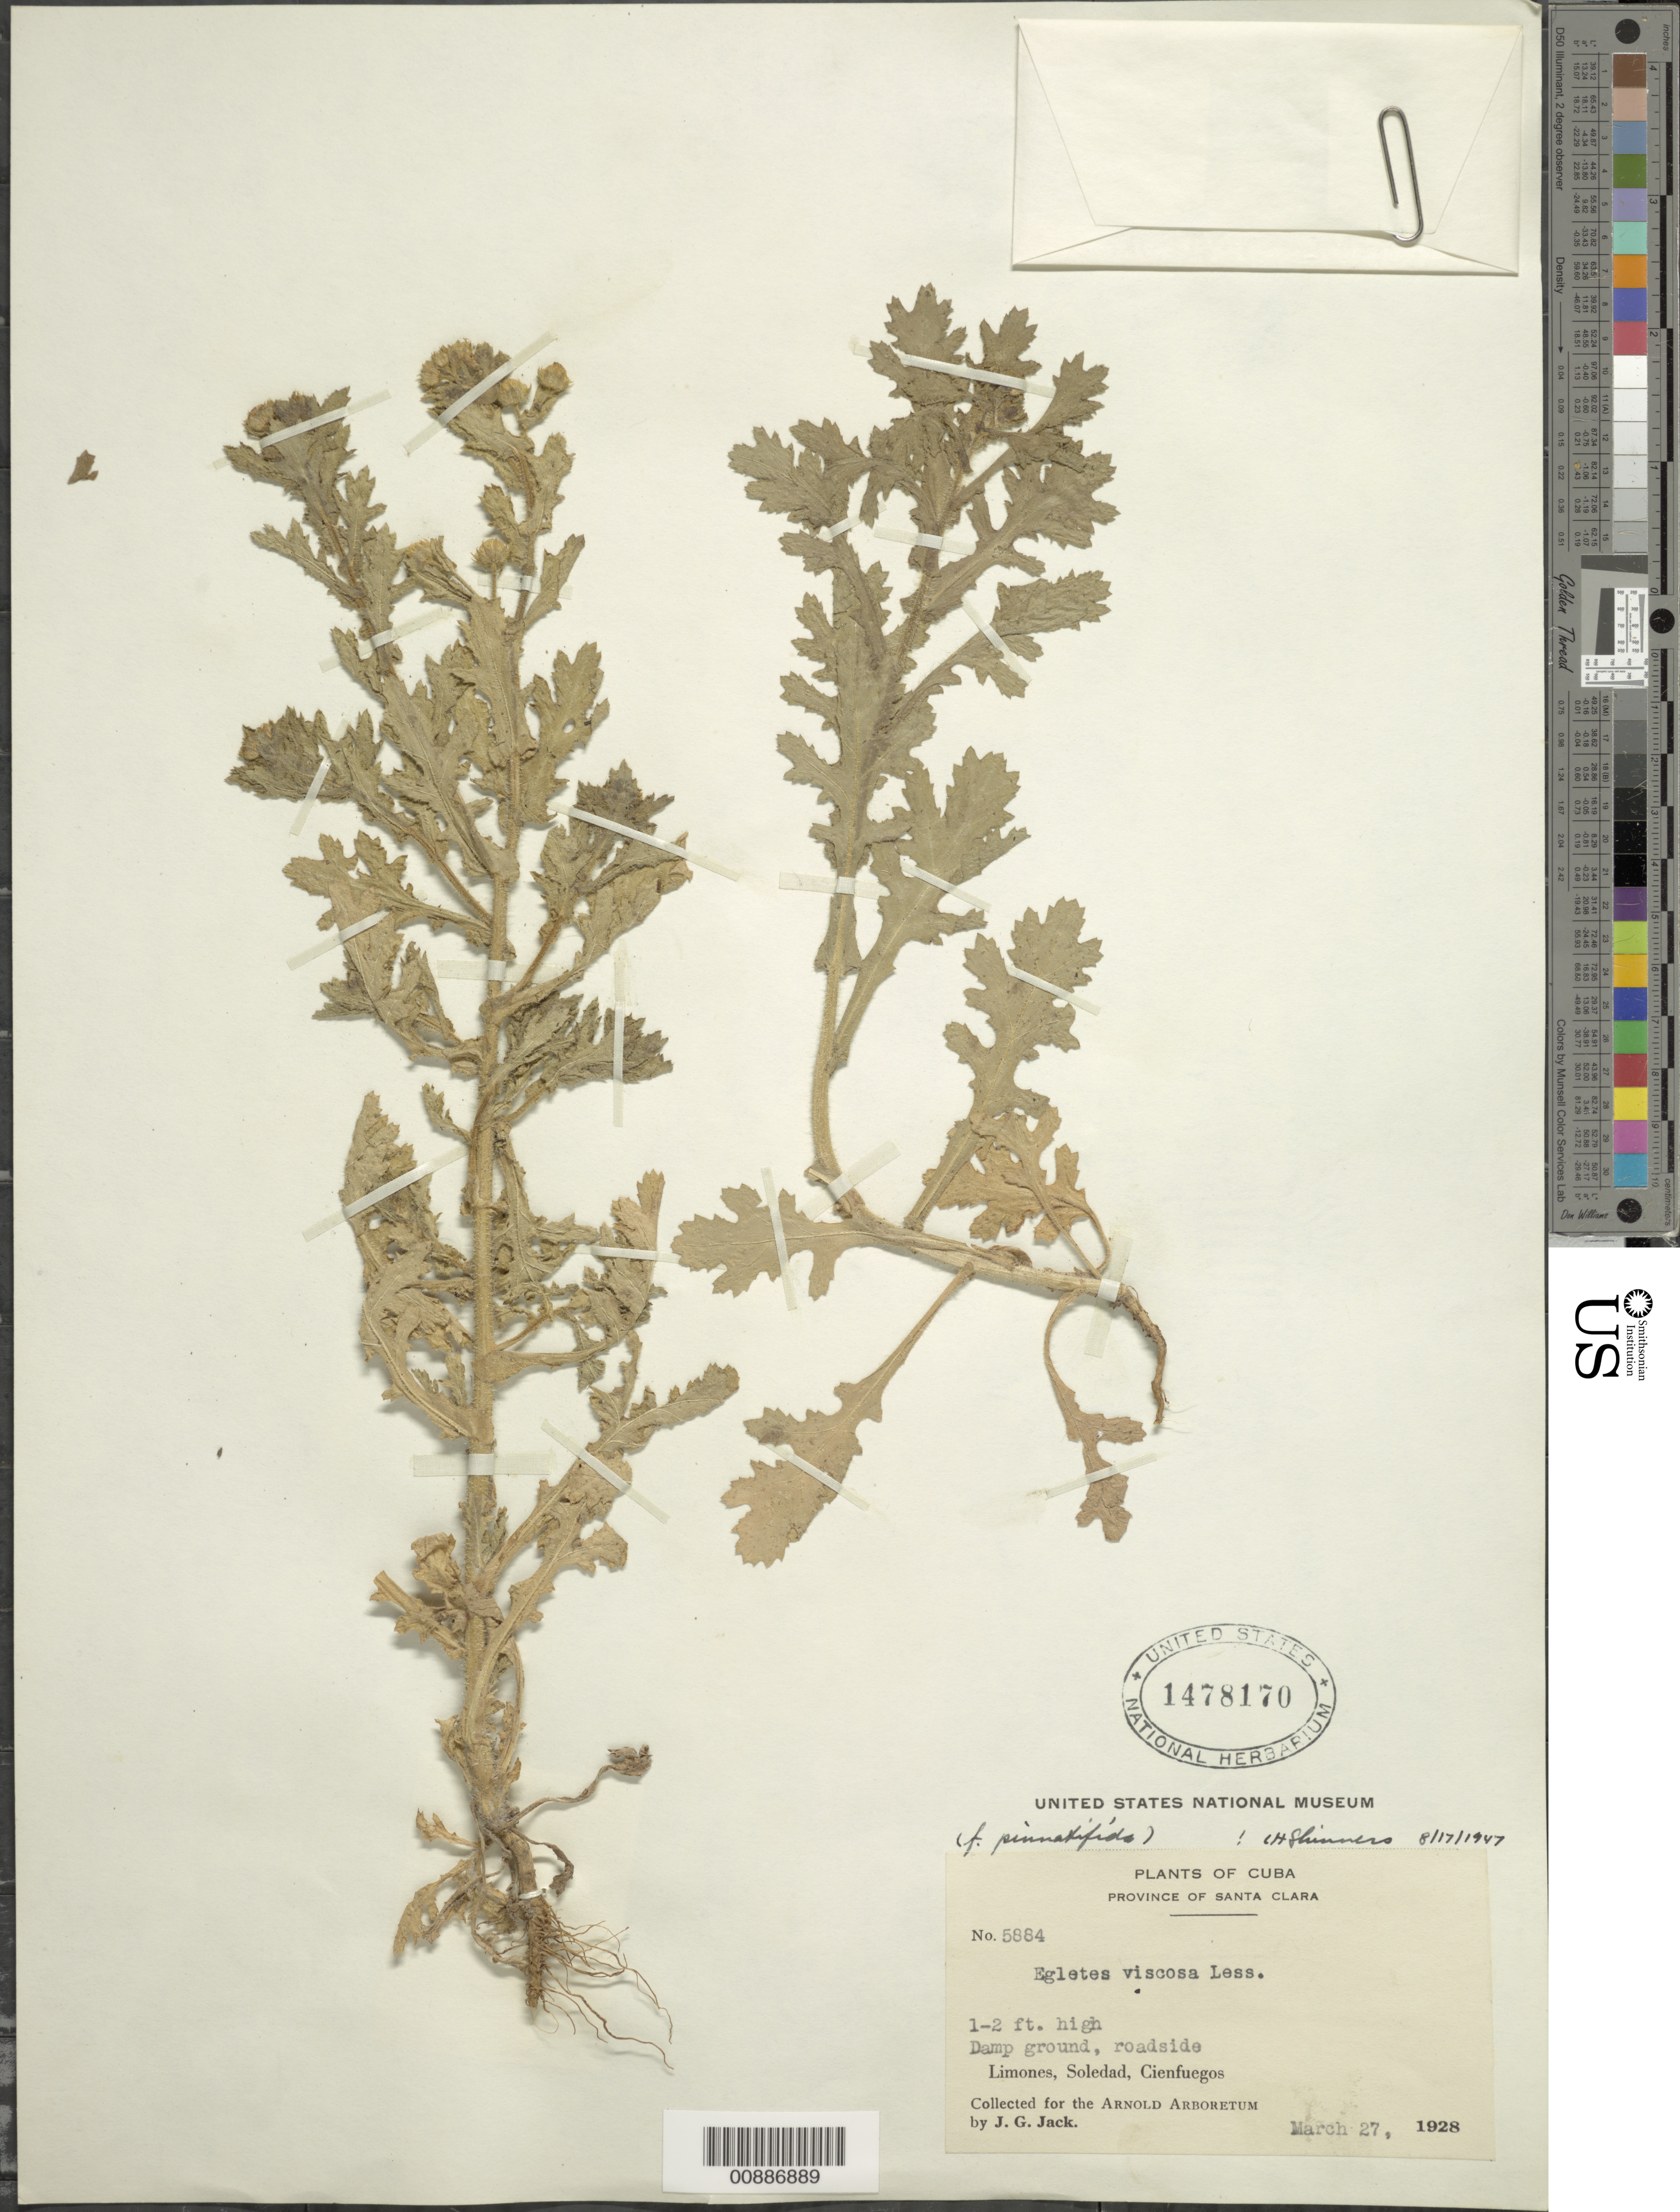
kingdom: Plantae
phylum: Tracheophyta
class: Magnoliopsida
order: Asterales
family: Asteraceae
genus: Egletes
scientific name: Egletes viscosa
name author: (L.) Less.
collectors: J. G. Jack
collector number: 5884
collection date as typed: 27 Mar 1928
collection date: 1928-03-27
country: Cuba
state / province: Las Villas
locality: Limones, Soledad, Cienfuegos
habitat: Roadside, damp ground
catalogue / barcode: US 1478170